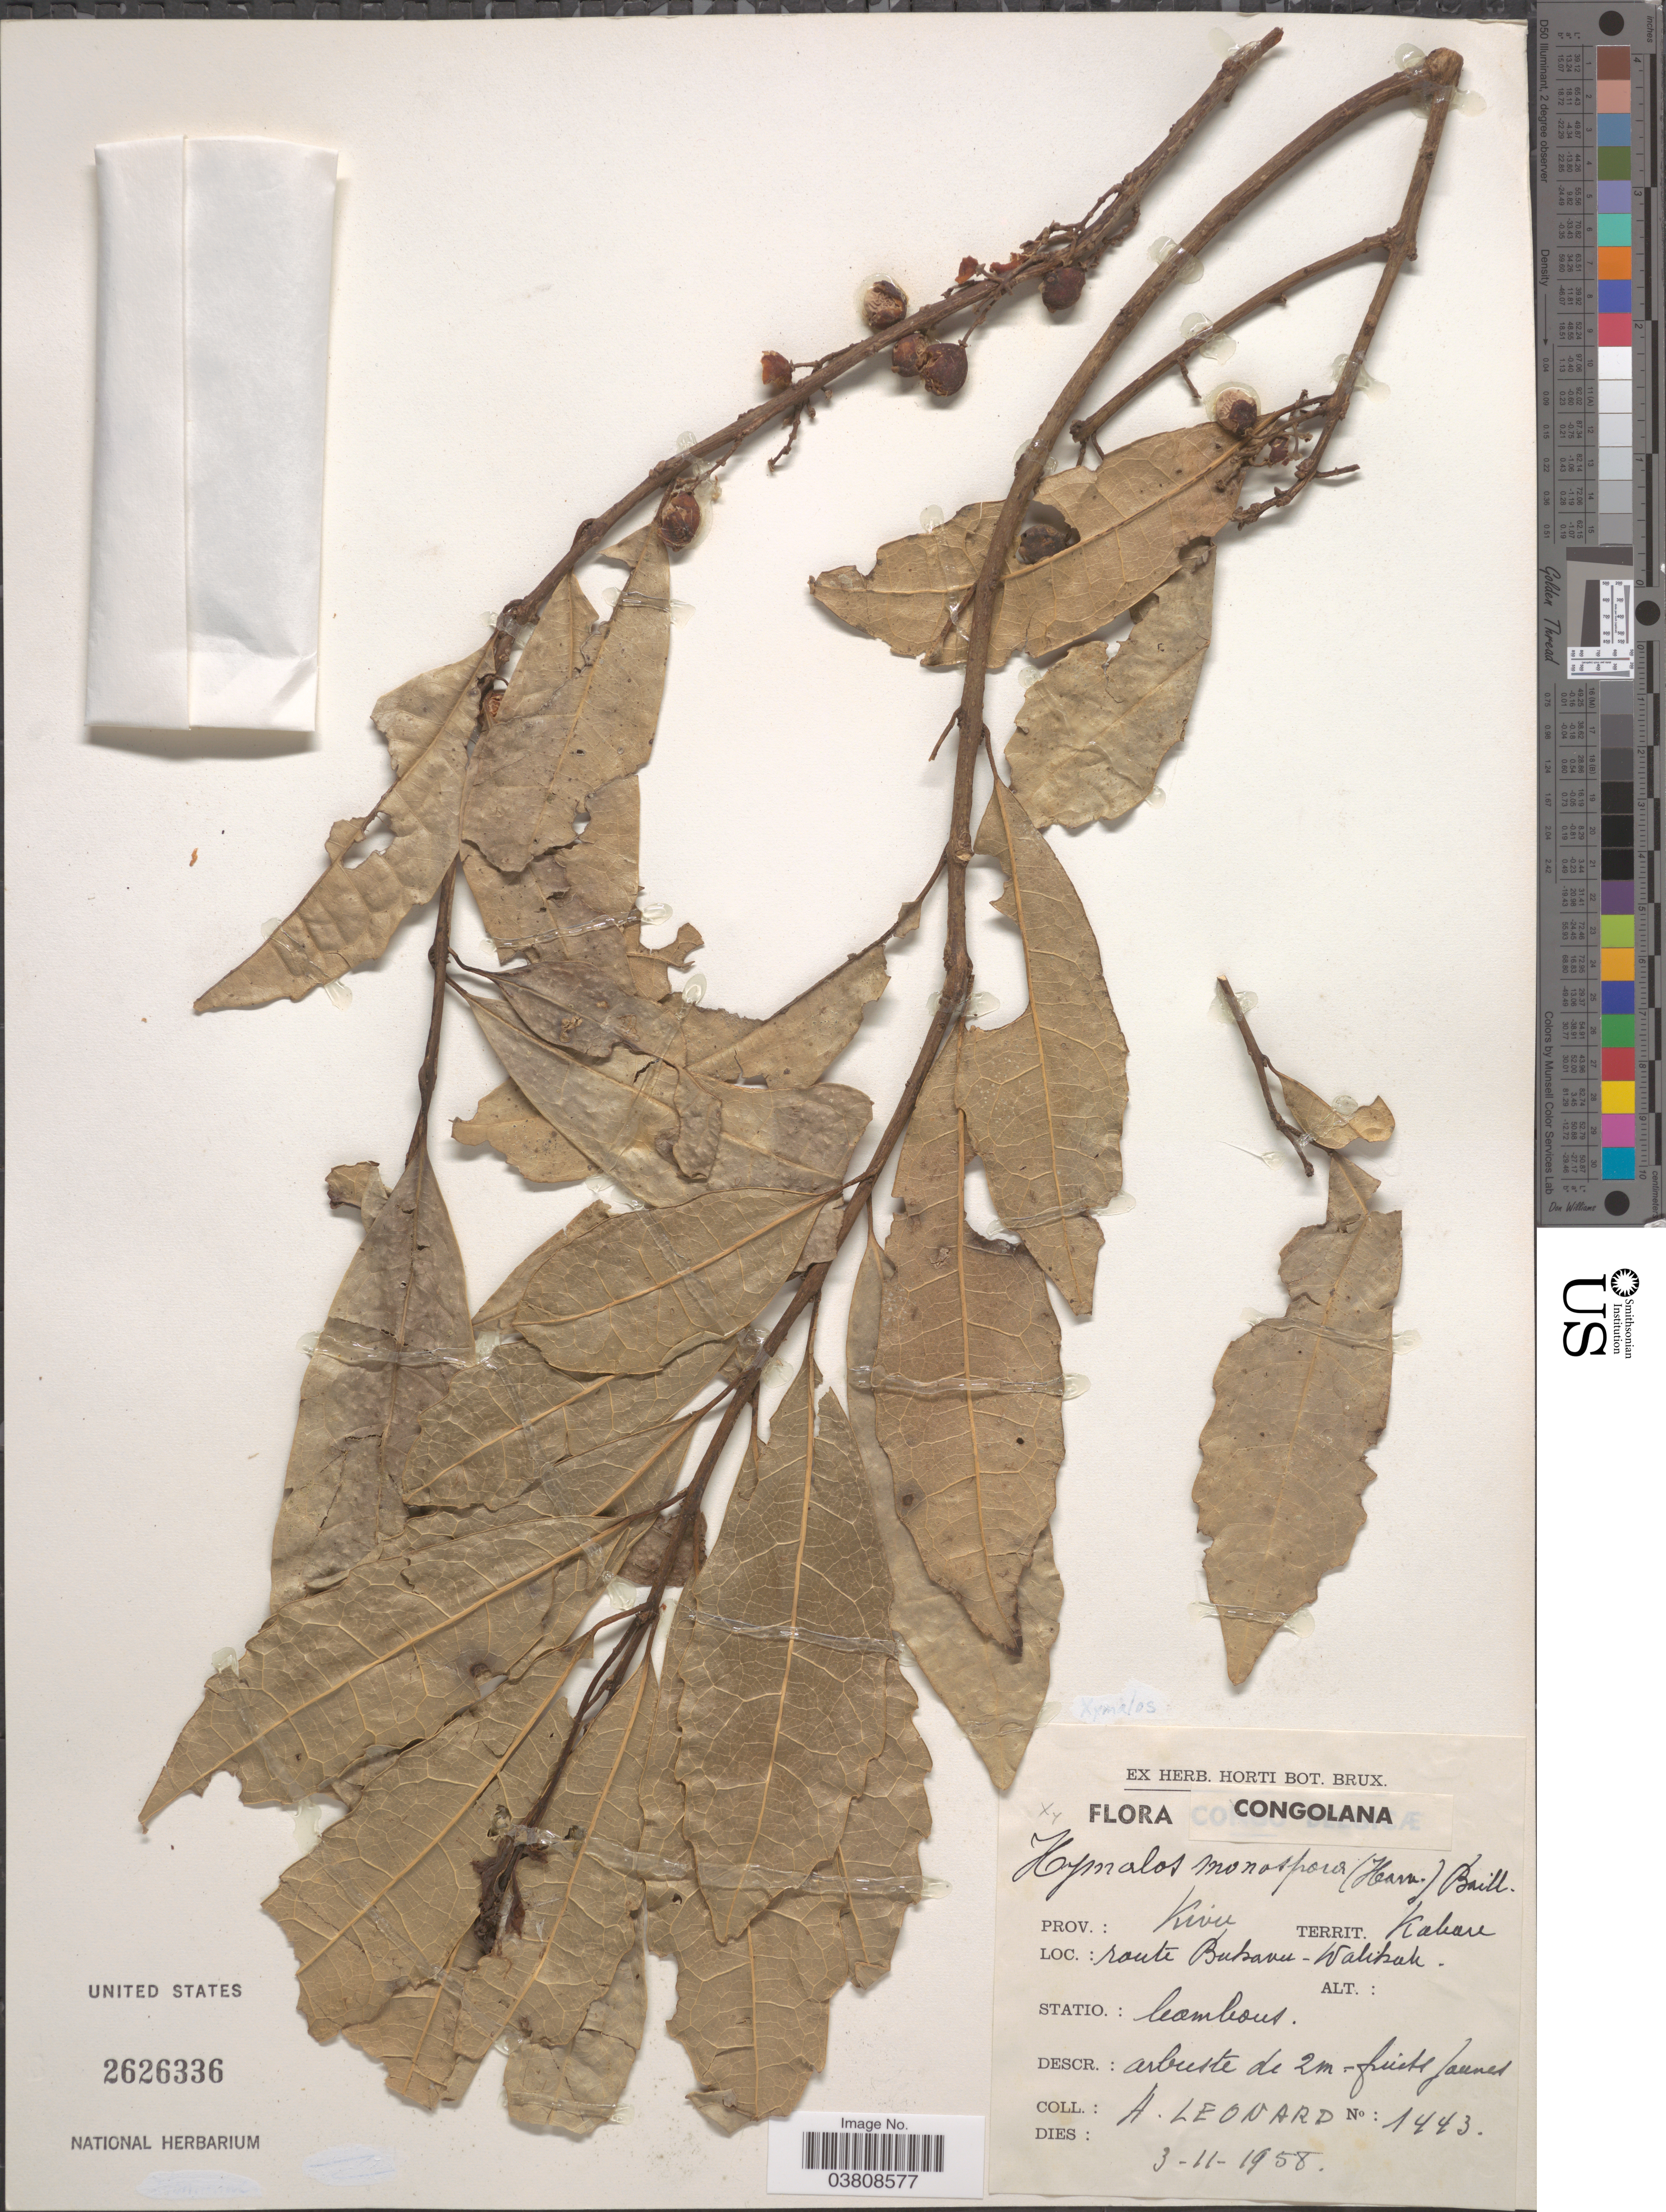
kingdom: Plantae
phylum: Tracheophyta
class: Magnoliopsida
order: Laurales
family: Monimiaceae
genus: Xymalos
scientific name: Xymalos monospora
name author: (Harv.) Baill.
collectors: A. Leonard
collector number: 1443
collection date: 1958-11-03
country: Congo, Democratic Republic of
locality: Congolana. Prov.: Kivu Territ. Kabare. Route Bukavu-Walikale.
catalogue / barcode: US 2626336